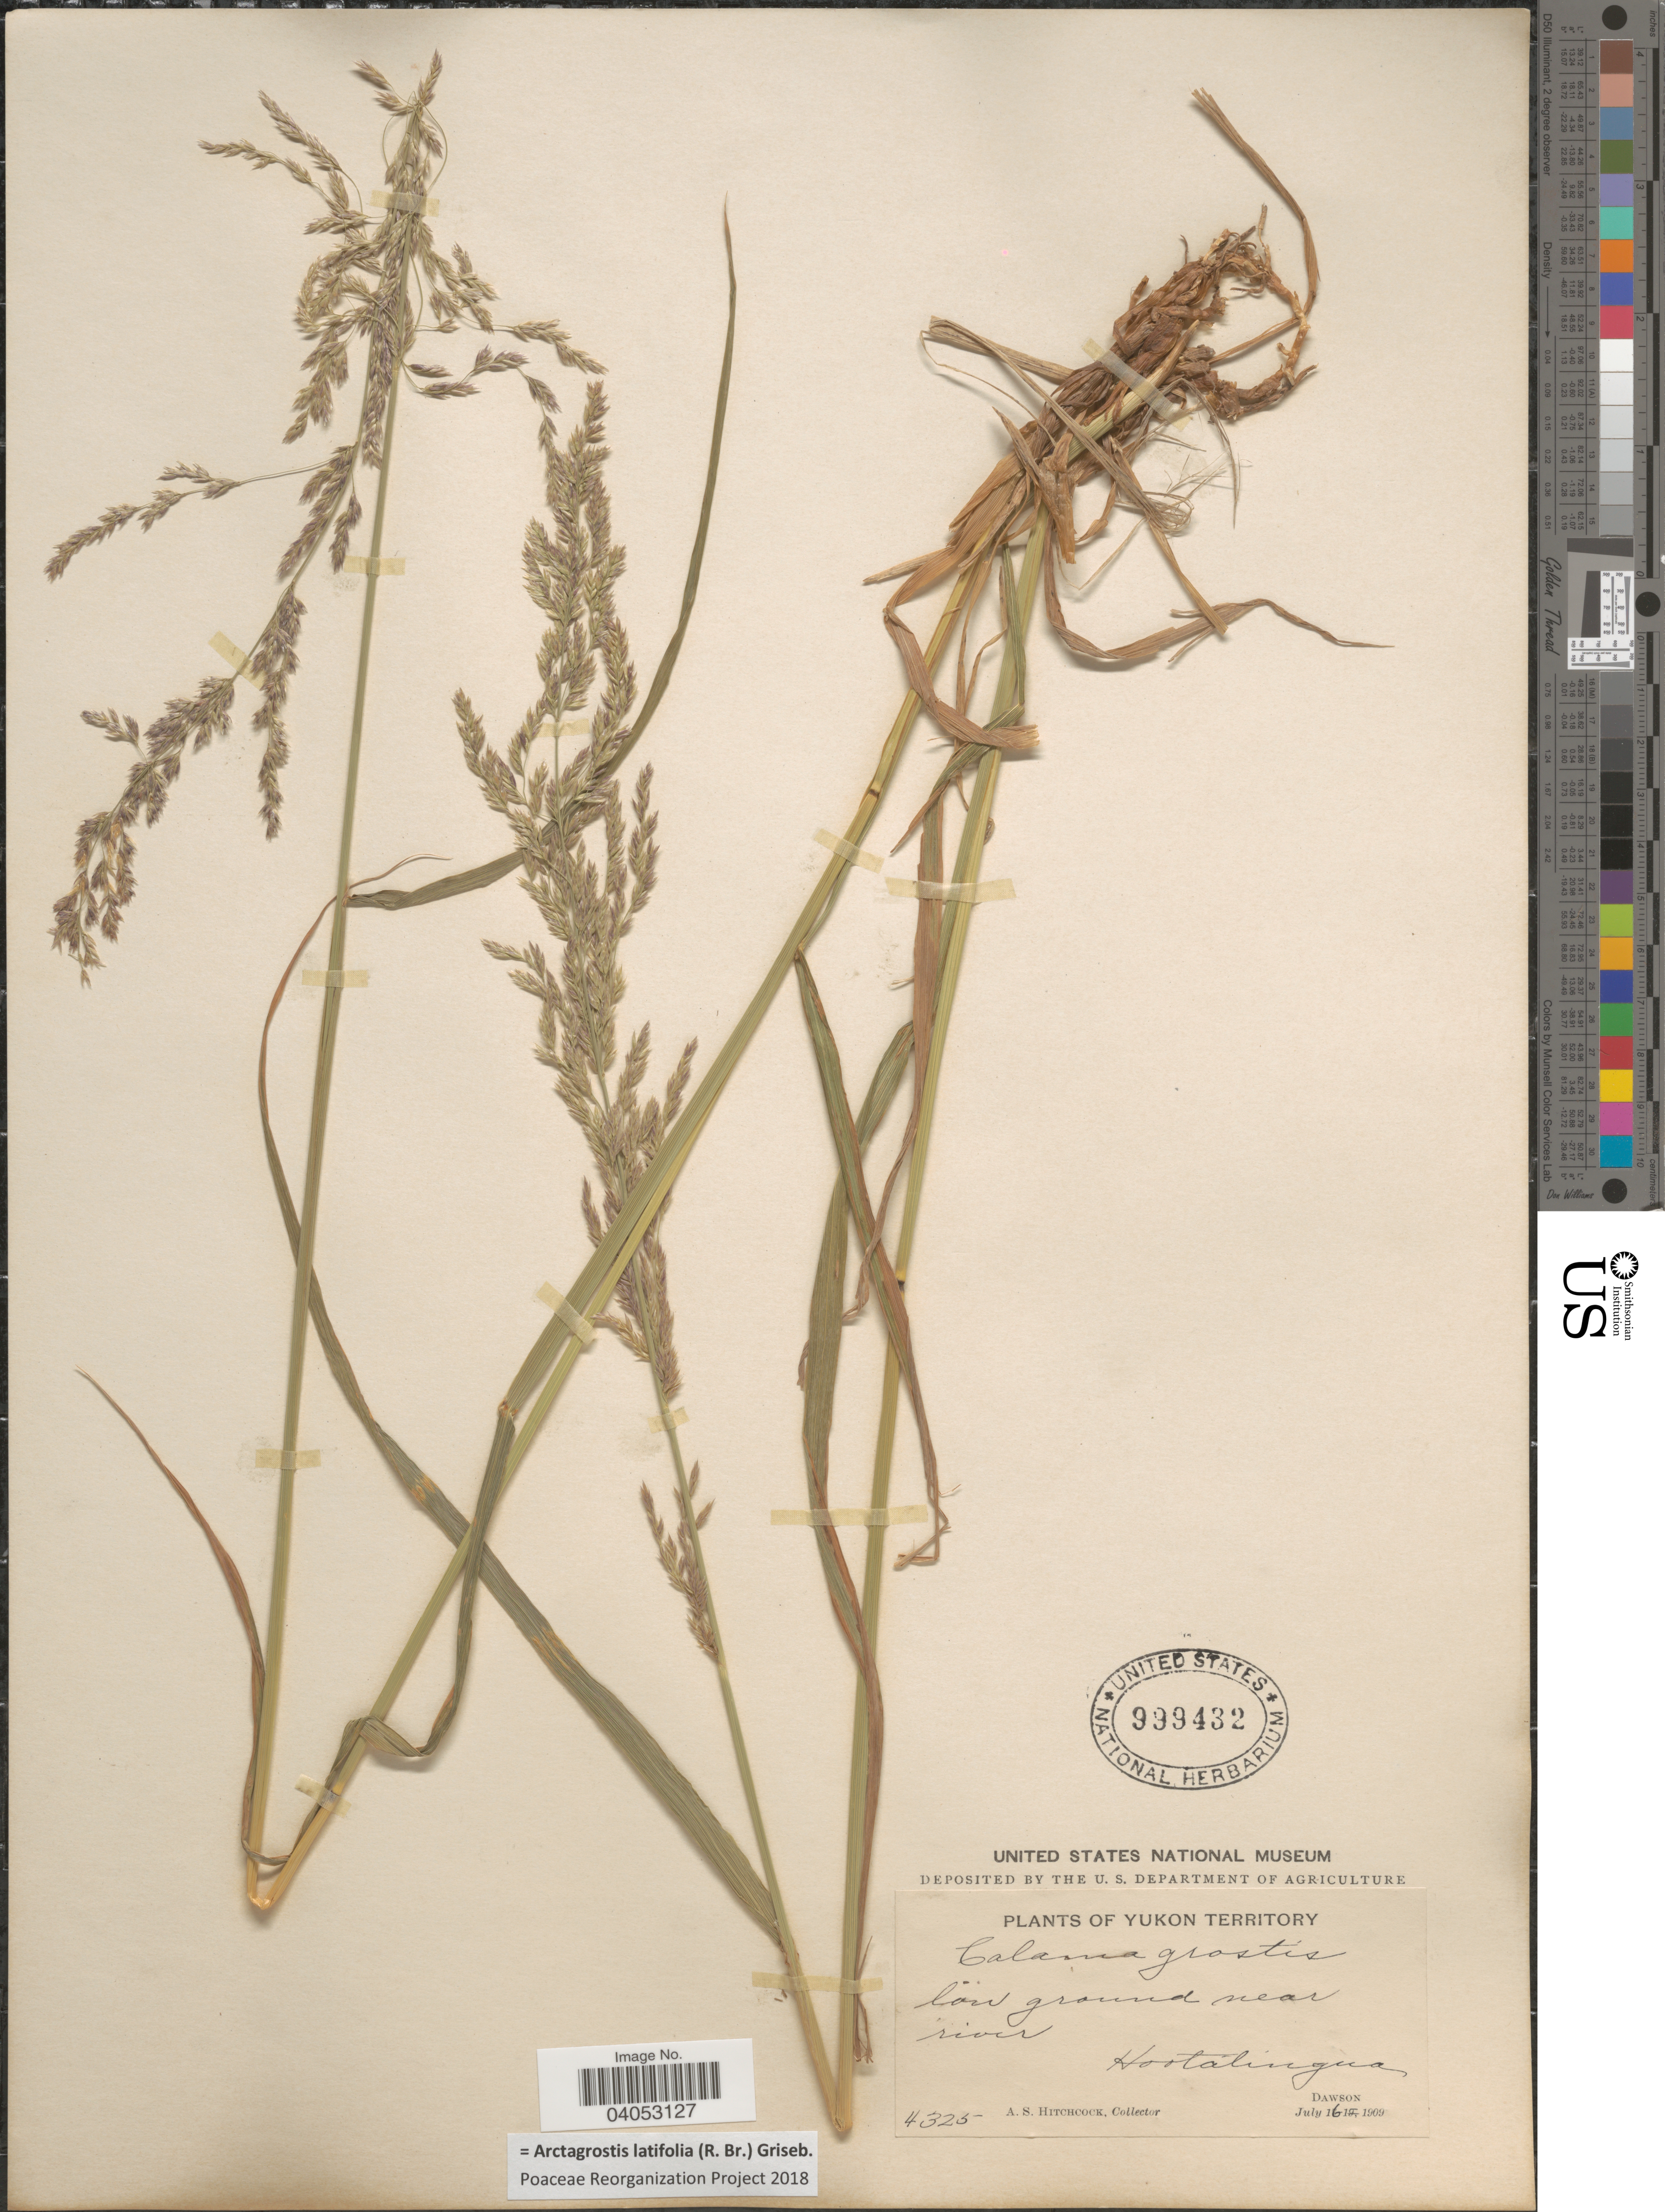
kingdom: Plantae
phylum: Tracheophyta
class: Liliopsida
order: Poales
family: Poaceae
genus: Arctagrostis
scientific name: Arctagrostis latifolia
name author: (R. Br.) Griseb.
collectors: A. S. Hitchcock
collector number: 4325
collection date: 1909-07-16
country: Canada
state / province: Yukon Territory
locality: Low ground near river. Hootalinqua. Dawson.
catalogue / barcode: US 999432